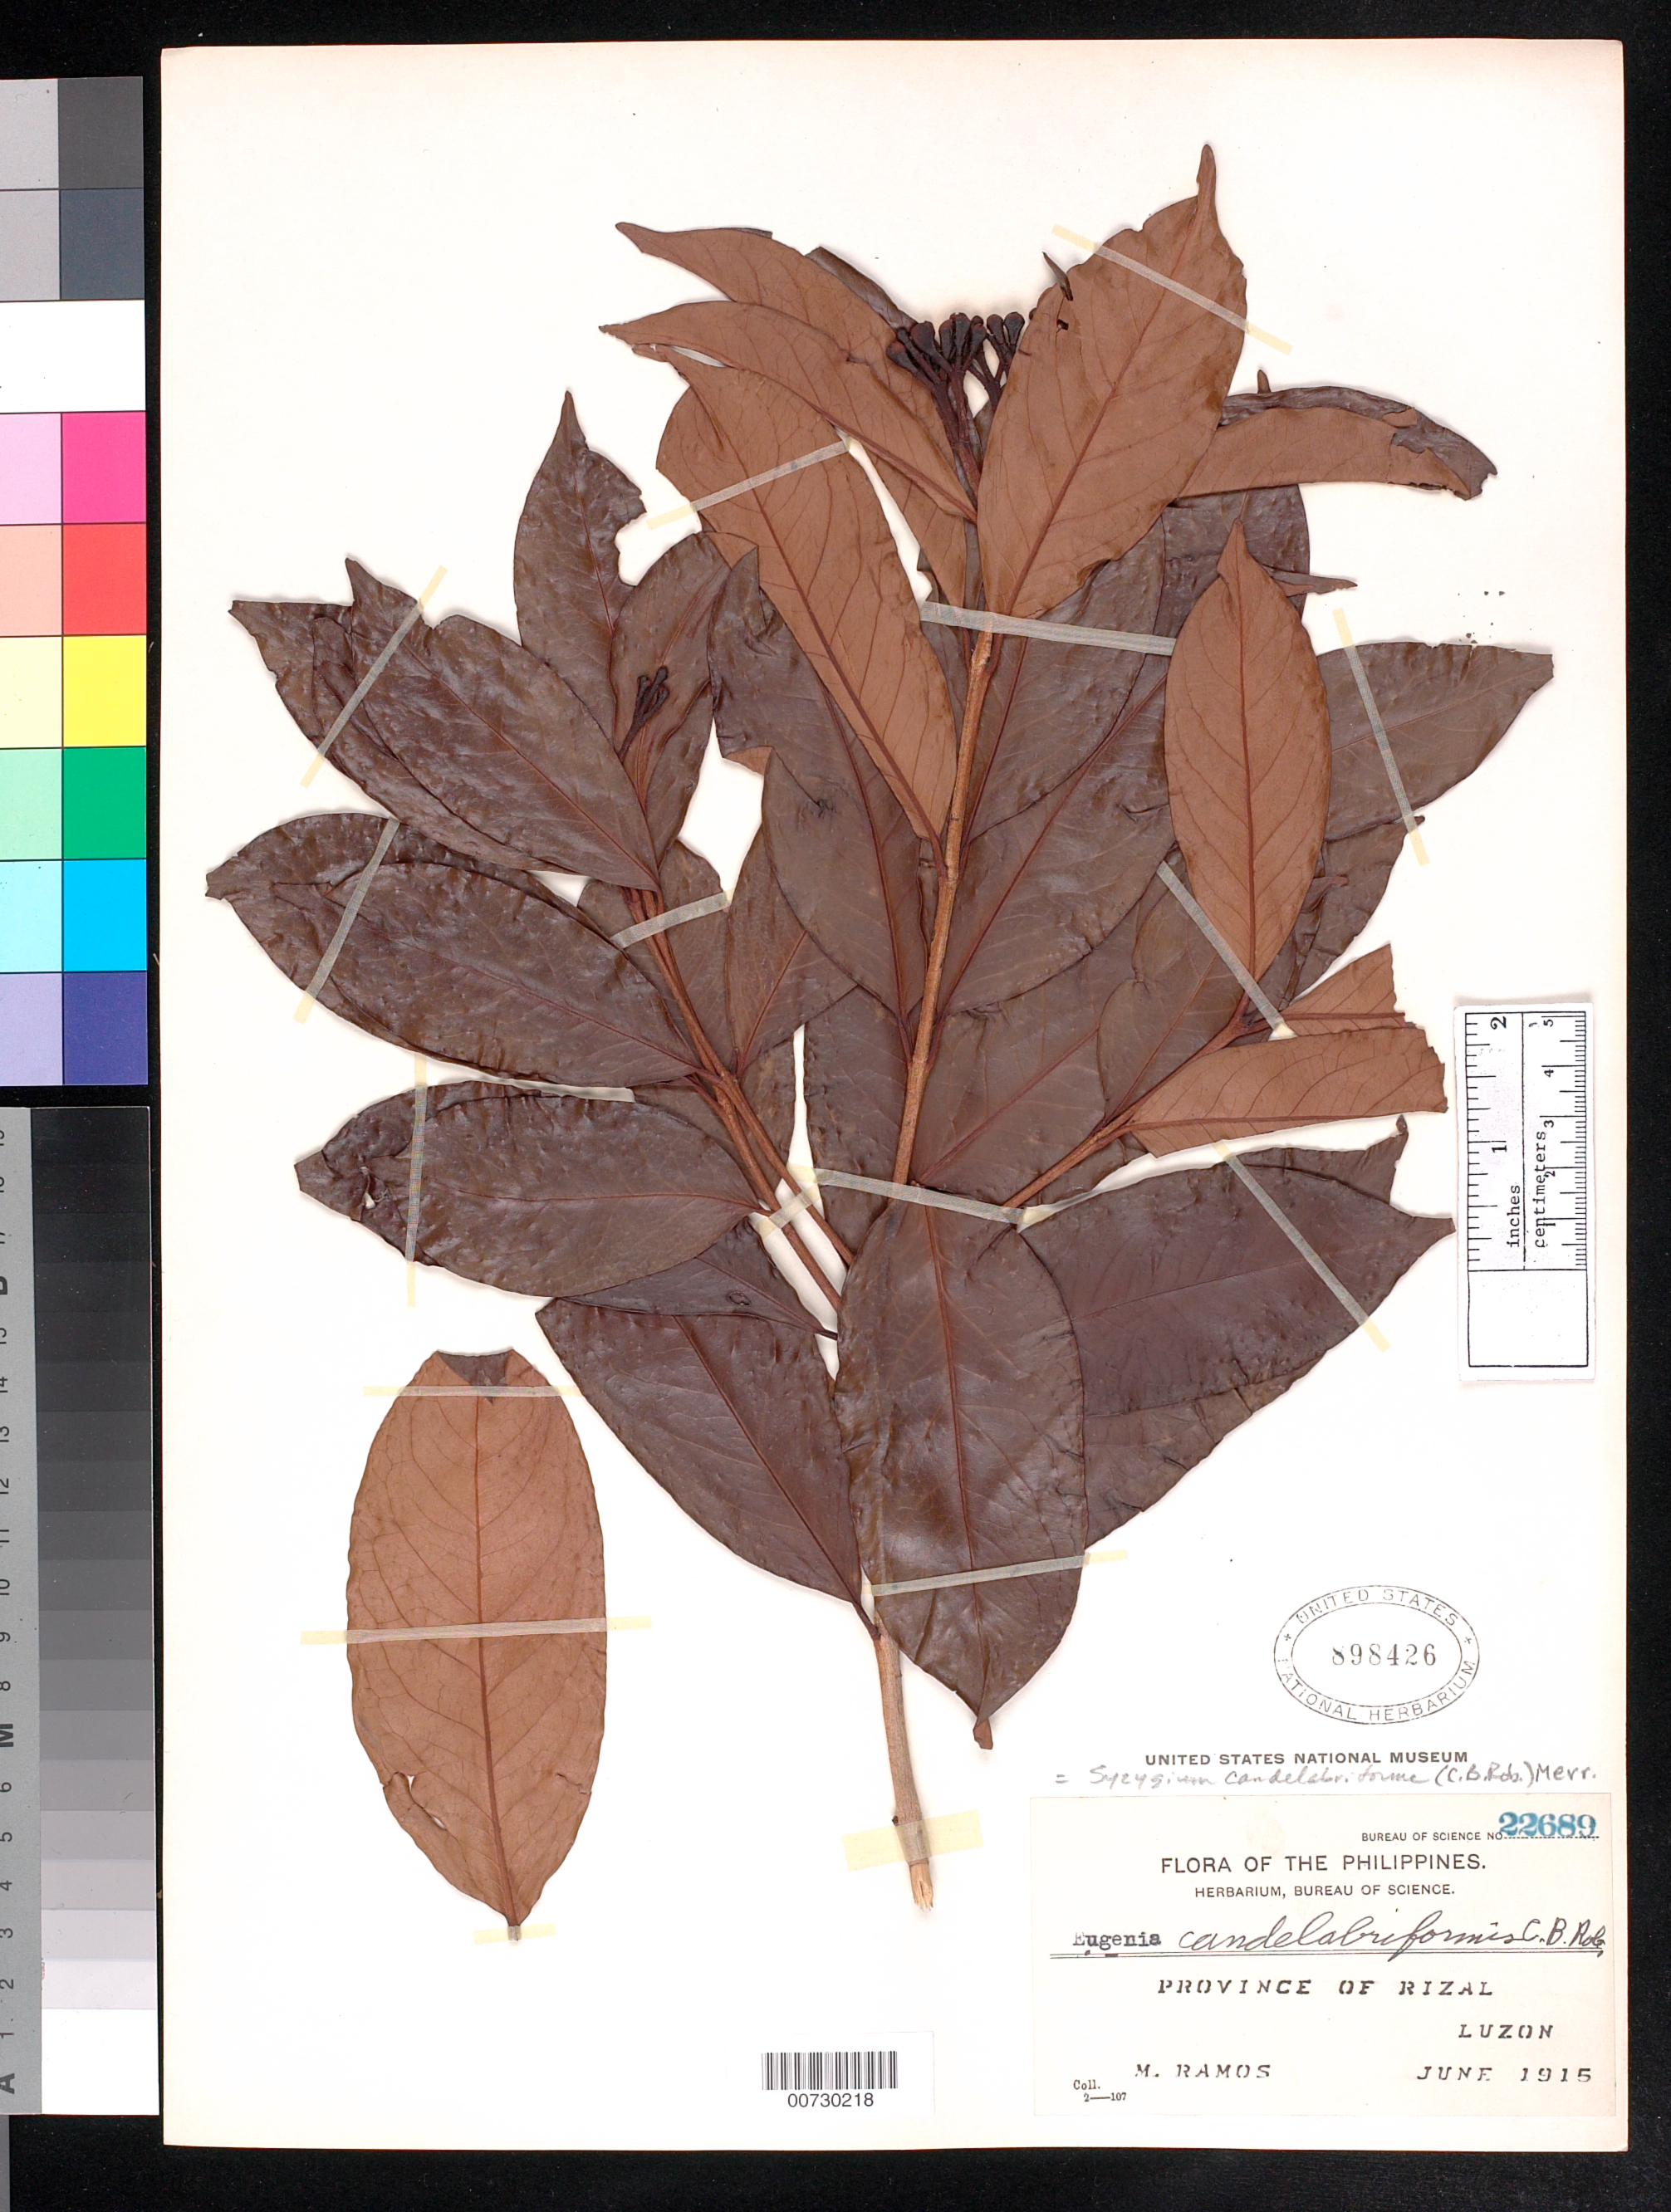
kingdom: Plantae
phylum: Tracheophyta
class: Magnoliopsida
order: Myrtales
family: Myrtaceae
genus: Syzygium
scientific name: Syzygium candelabriforme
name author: (C.B. Rob.) Merr.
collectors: M. Ramos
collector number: Bur. Sci. 22689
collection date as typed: Jun 1915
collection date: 1915-06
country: Philippines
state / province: Calabarzon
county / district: Rizal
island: Luzon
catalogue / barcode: US 898426